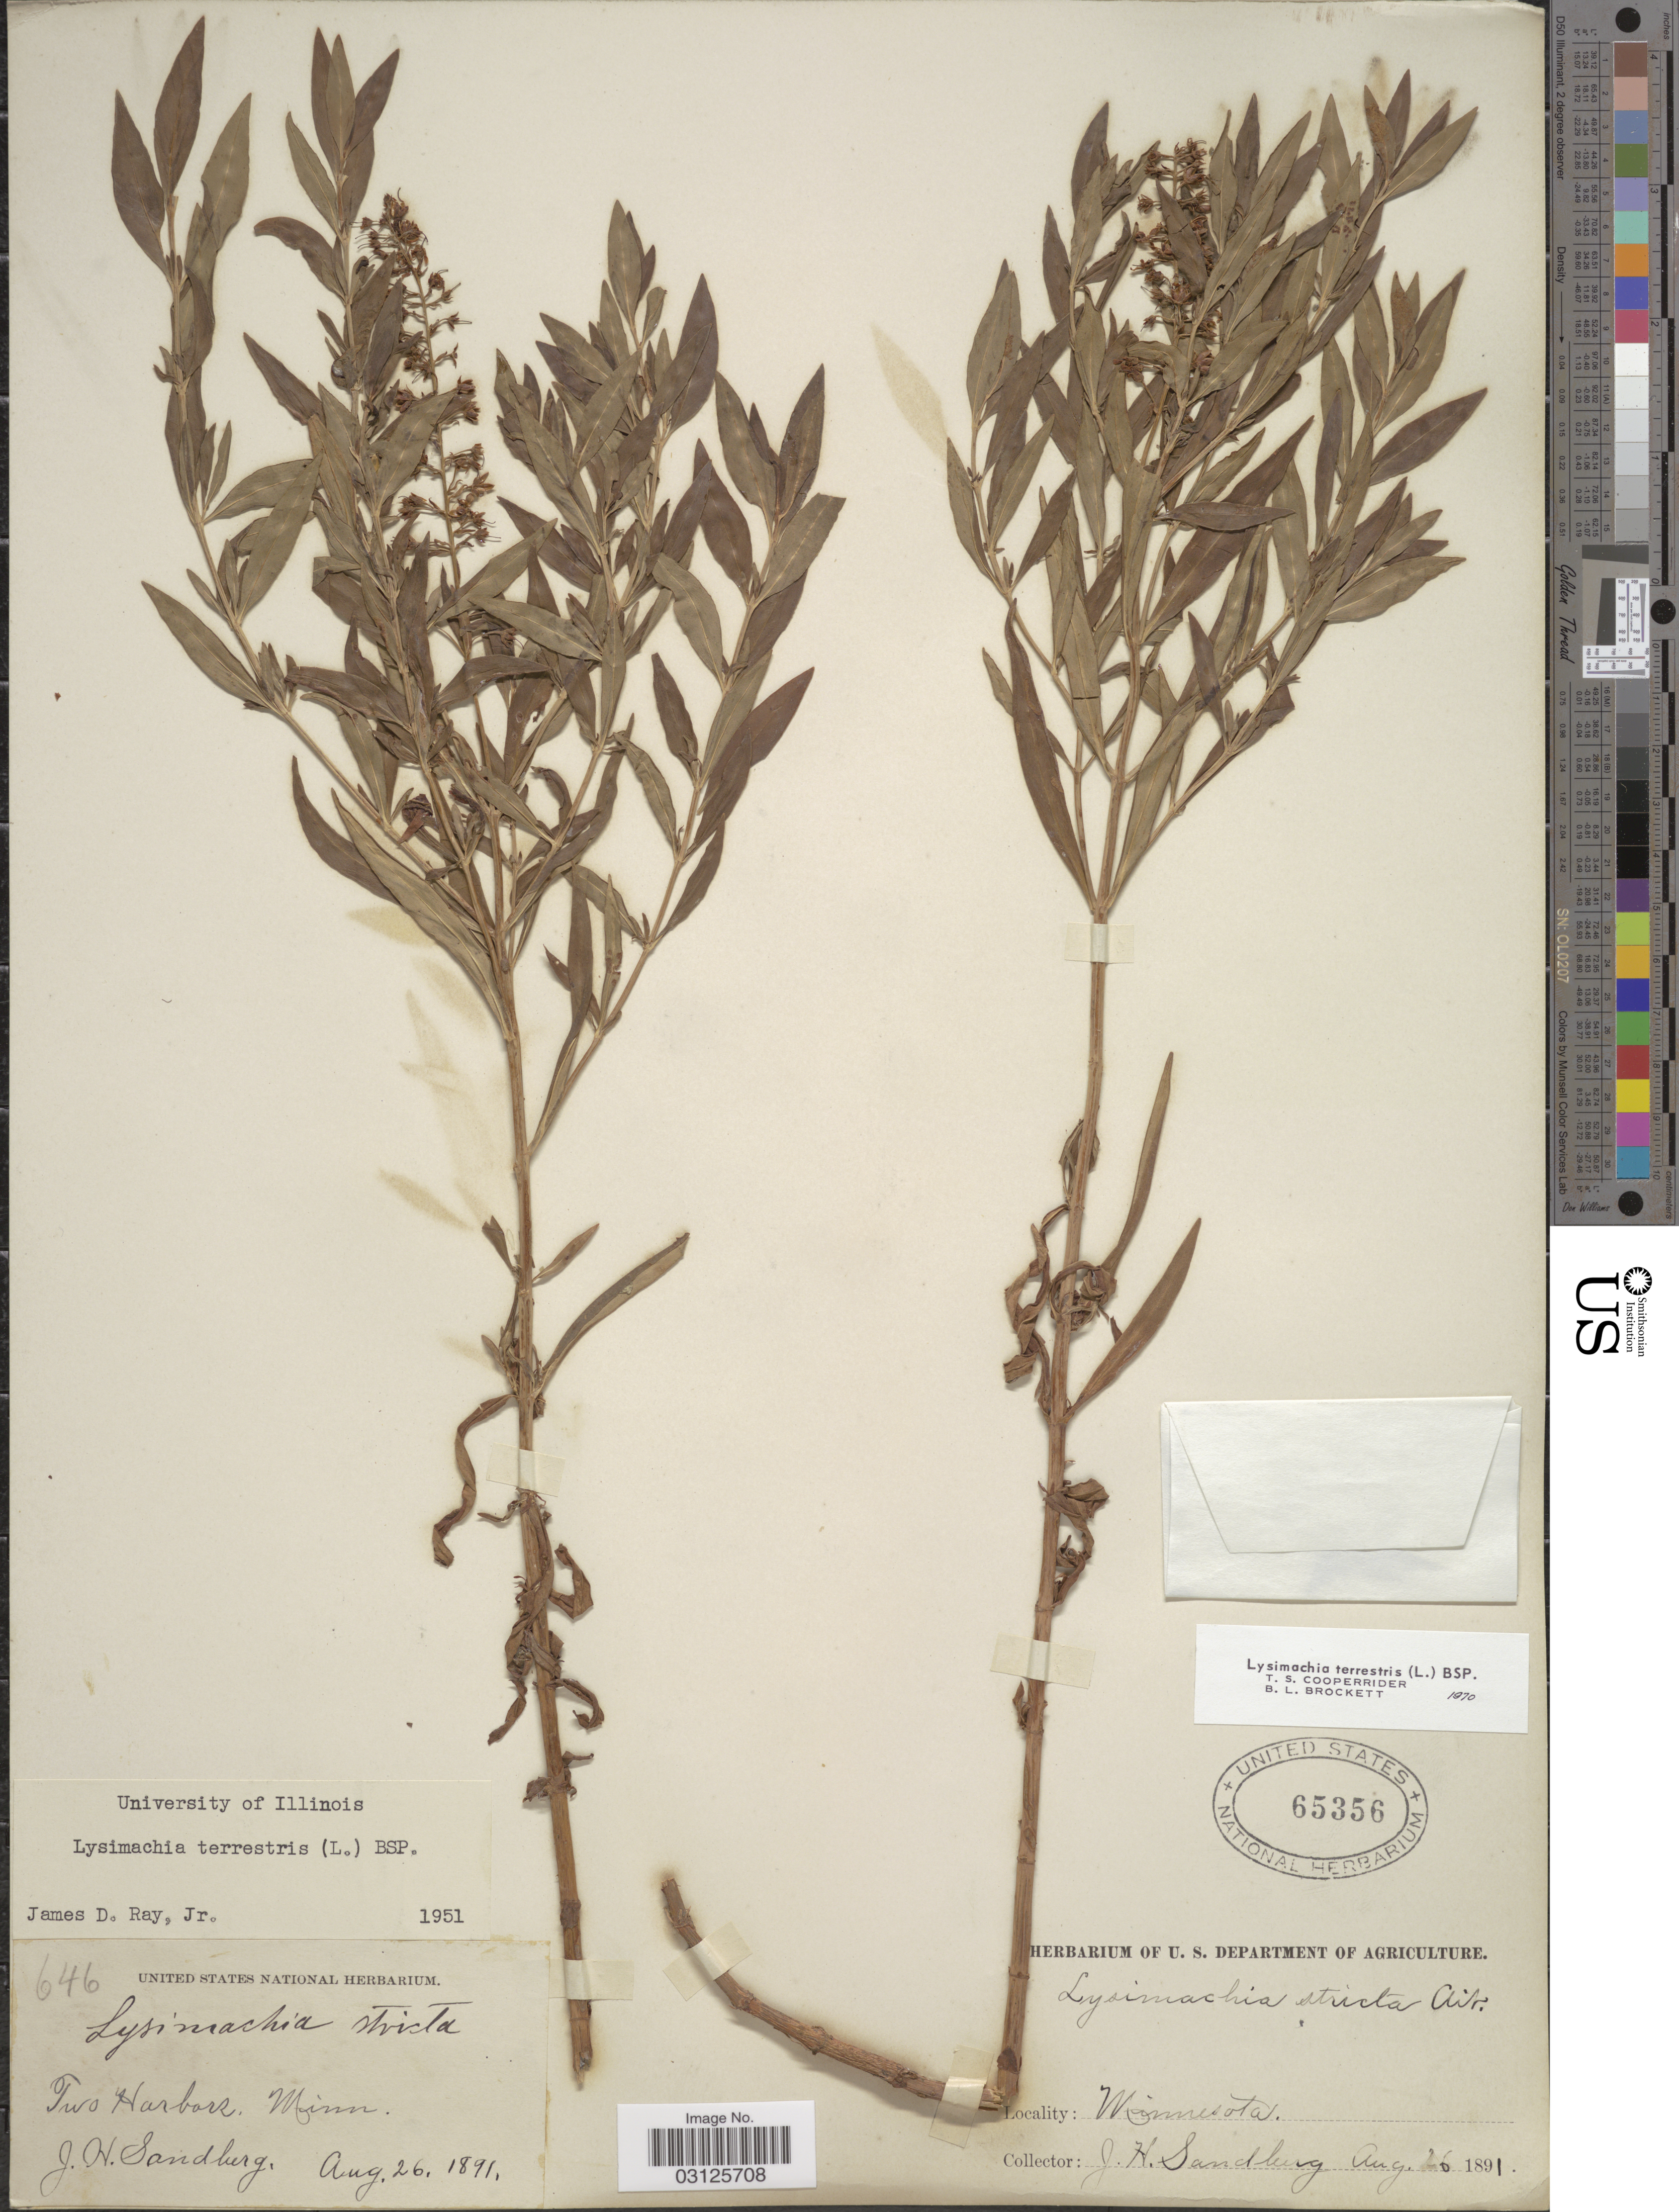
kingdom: Plantae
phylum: Tracheophyta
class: Magnoliopsida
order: Ericales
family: Primulaceae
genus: Lysimachia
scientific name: Lysimachia terrestris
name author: (L.) Britton, Stearns & Poggenb.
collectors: J. H. Sandberg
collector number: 646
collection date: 1891-08-26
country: United States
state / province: Minnesota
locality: Two Harbors.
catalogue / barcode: US 65356